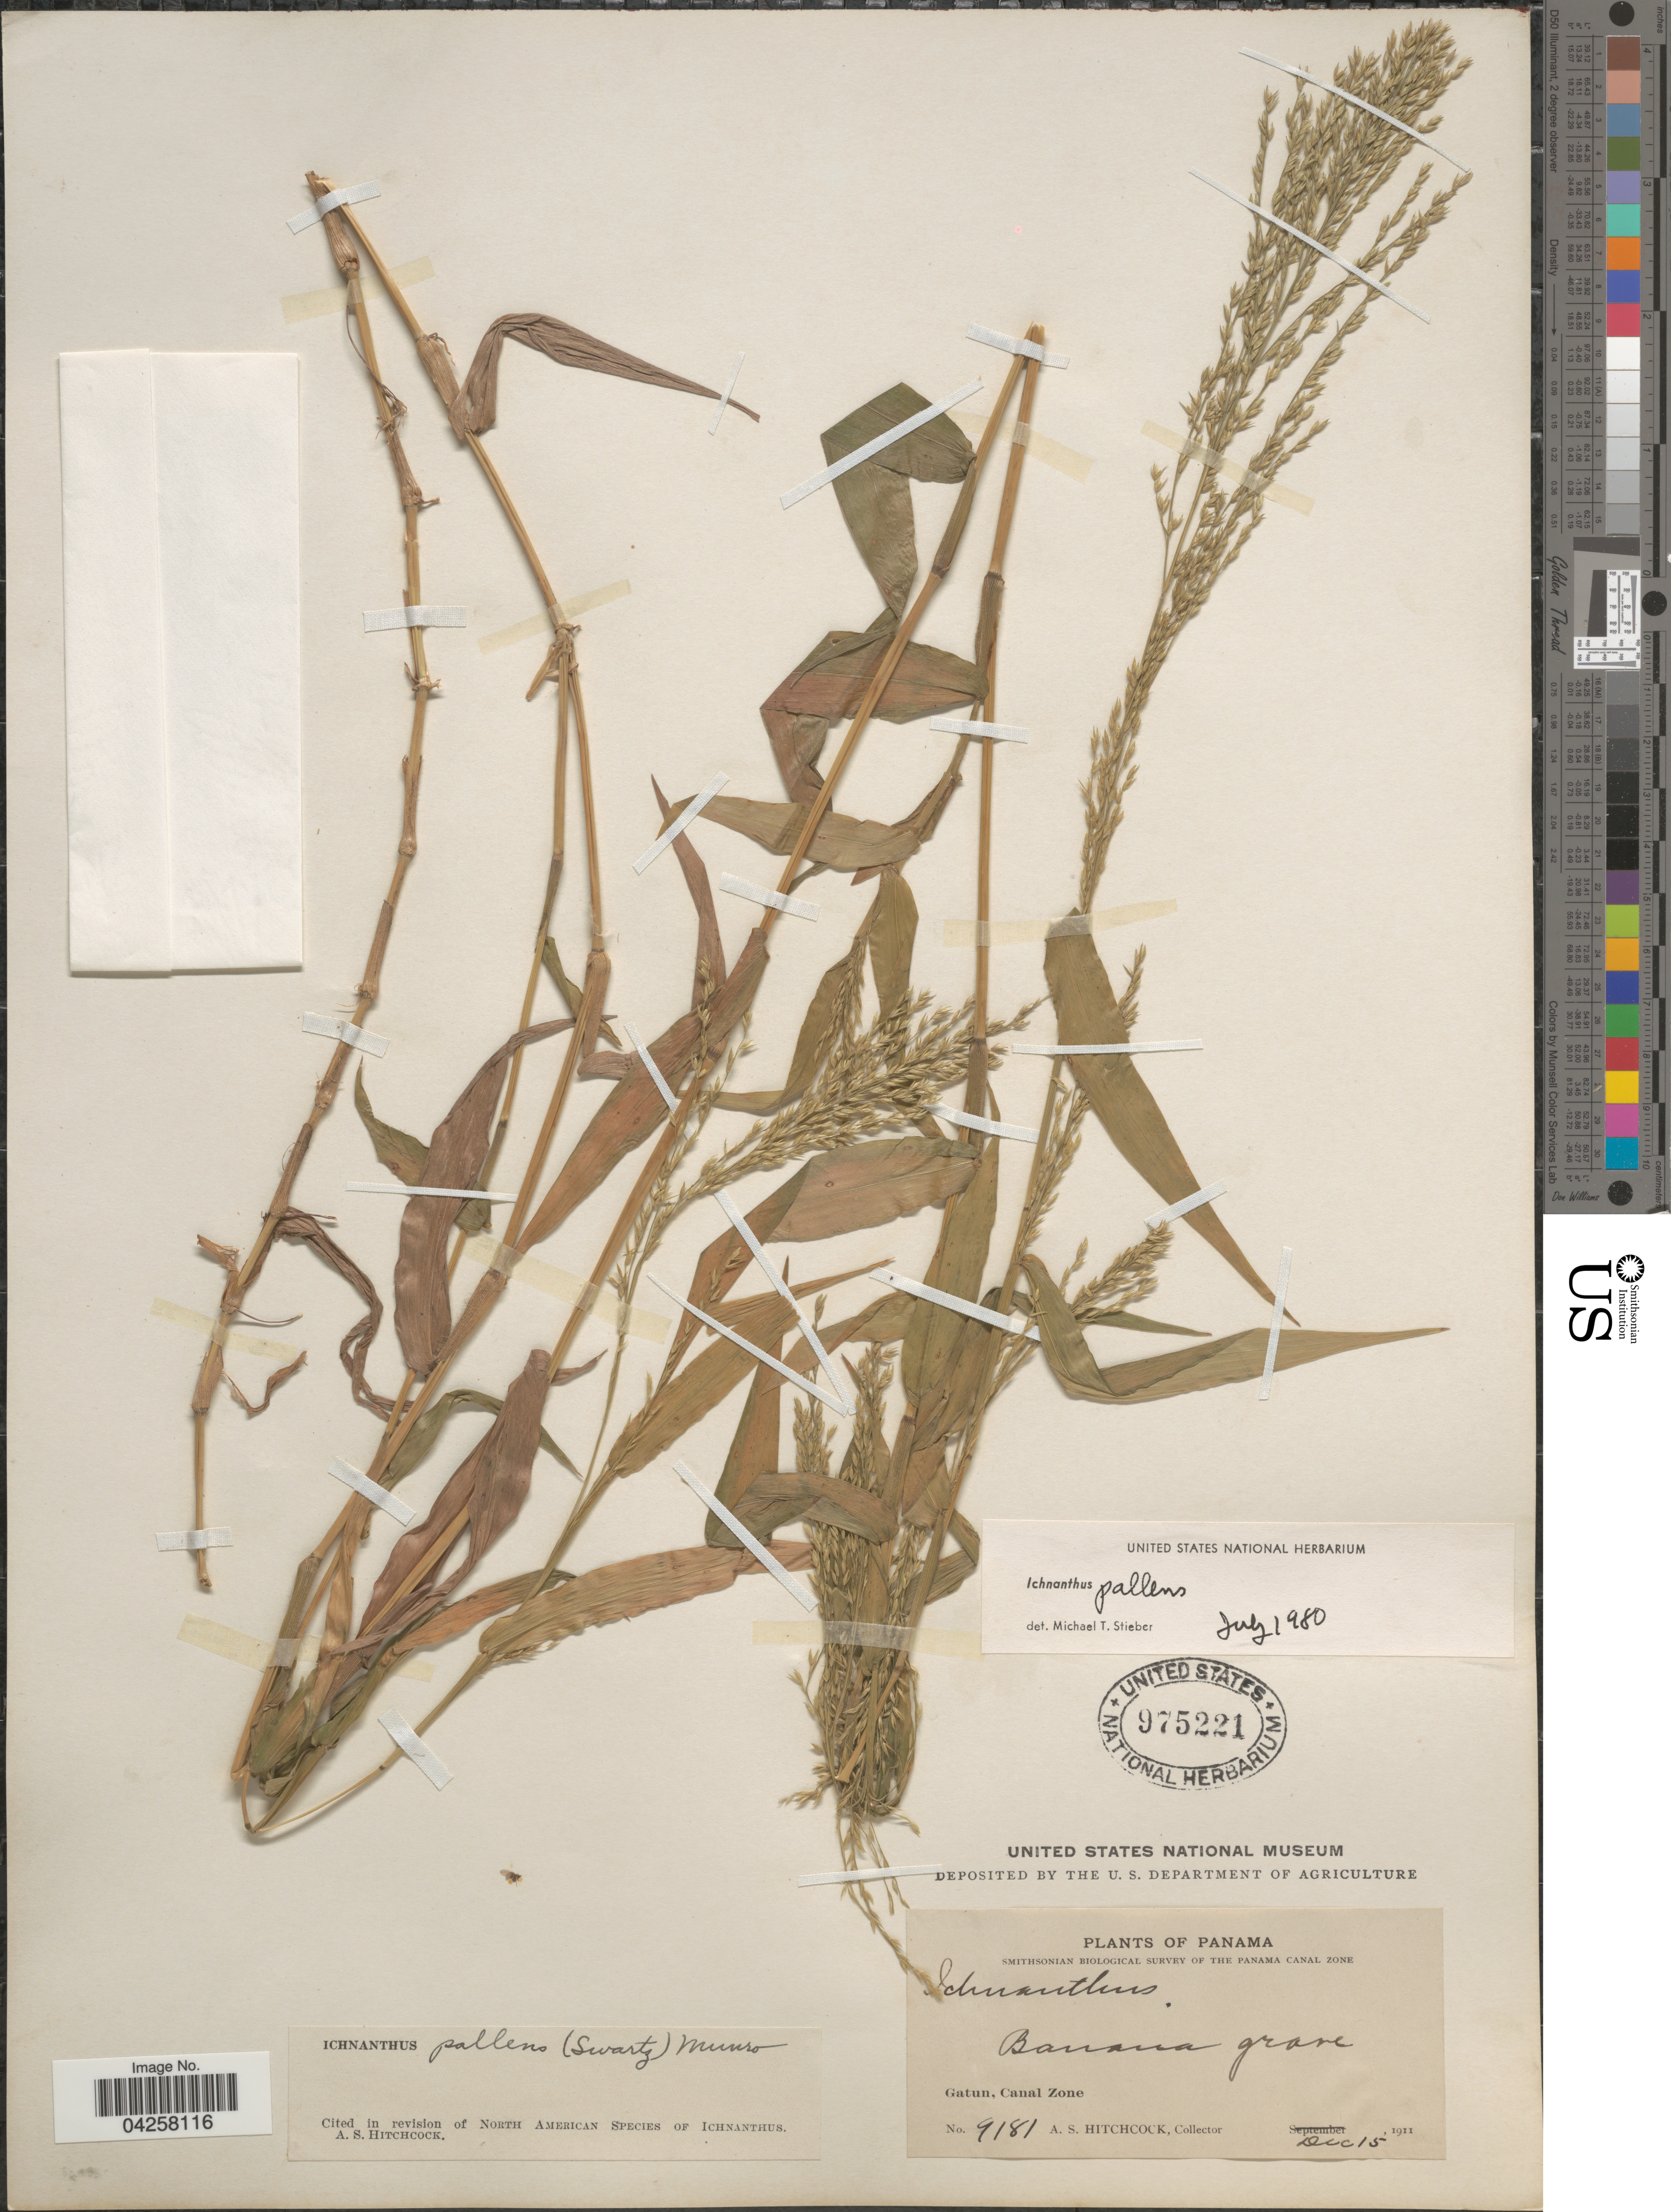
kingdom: Plantae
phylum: Tracheophyta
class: Liliopsida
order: Poales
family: Poaceae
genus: Ichnanthus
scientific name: Ichnanthus pallens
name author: (Sw.) Munro ex Benth.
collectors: A. S. Hitchcock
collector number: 9181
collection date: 1911-12-15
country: Panama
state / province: Colón / Panamá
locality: Smithsonian Biological Survey of the Panama Canal Zone. Gatun, Canal Zone.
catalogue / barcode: US 975221